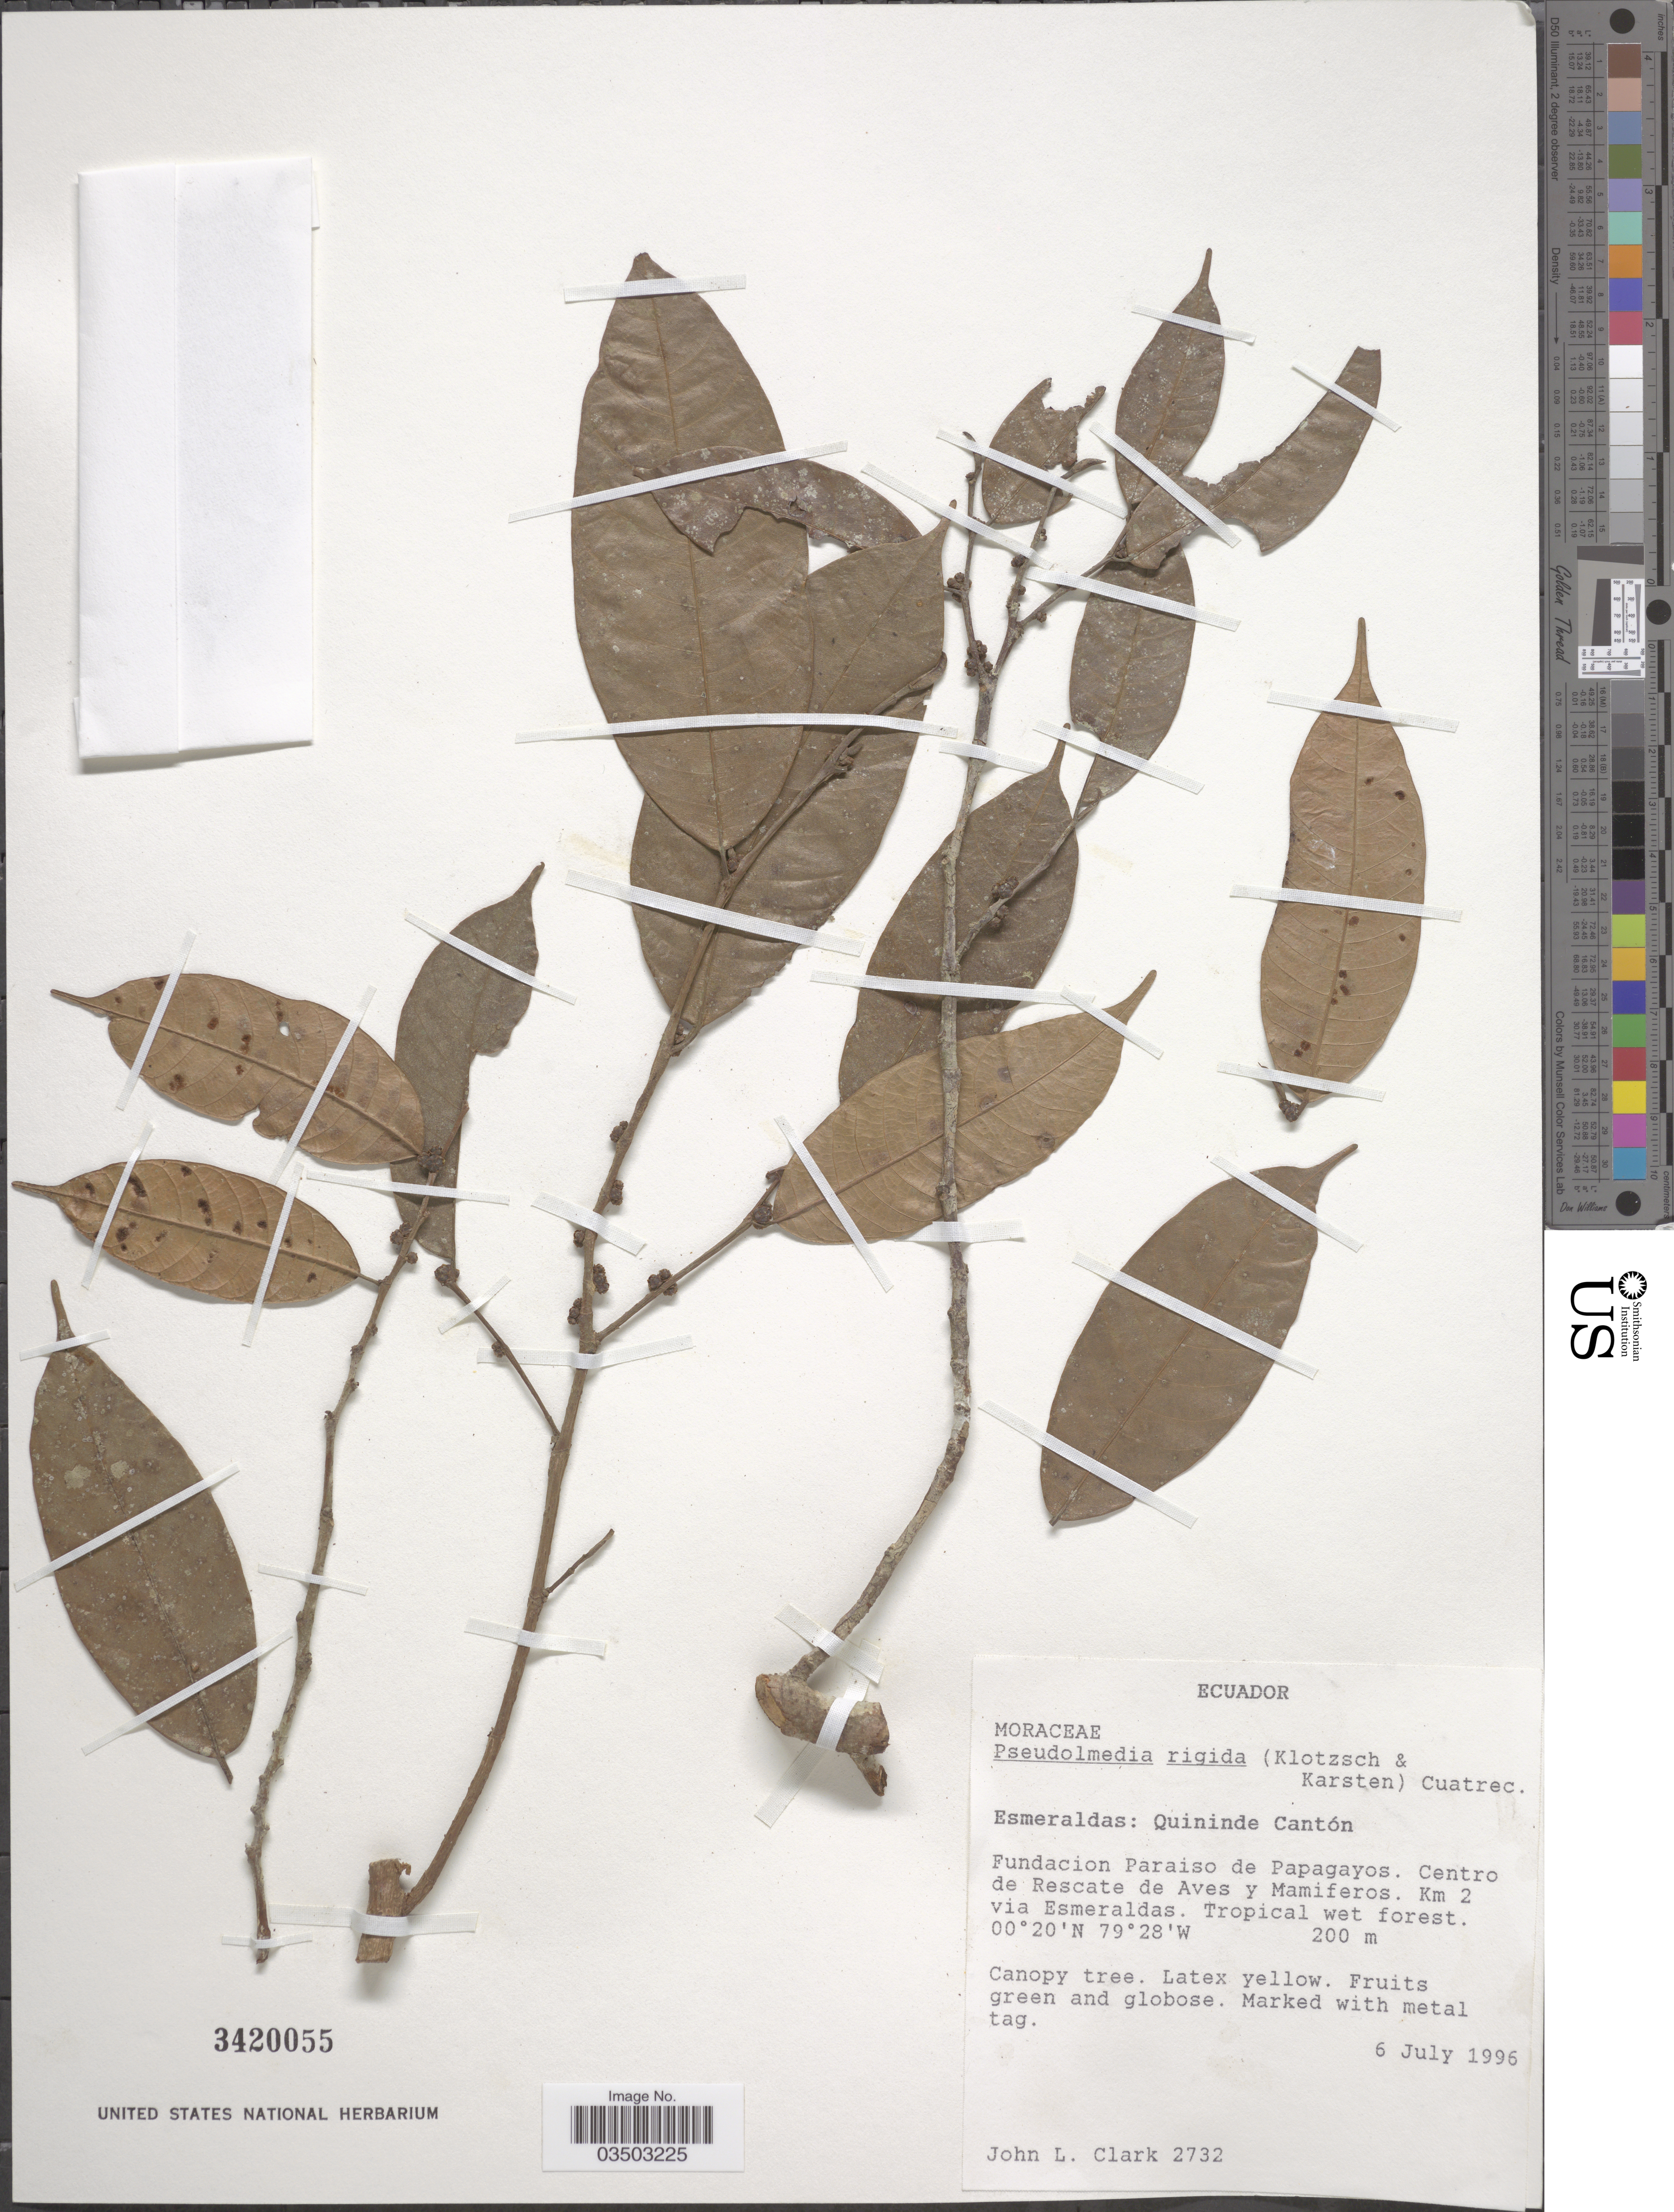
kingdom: Plantae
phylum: Tracheophyta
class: Magnoliopsida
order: Rosales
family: Moraceae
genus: Pseudolmedia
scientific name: Pseudolmedia rigida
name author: (Klotzsch & H. Karst.) Cuatrec.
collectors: J. L. Clark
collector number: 2732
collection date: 1996-07-06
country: Ecuador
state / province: Esmeraldas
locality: Quininde Cantón. Fundacion Paraiso de Papagayos. Centro de Rescate de Aves y Mamiferos. Km 2 via Esmeraldas.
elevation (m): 200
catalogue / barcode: US 3420055